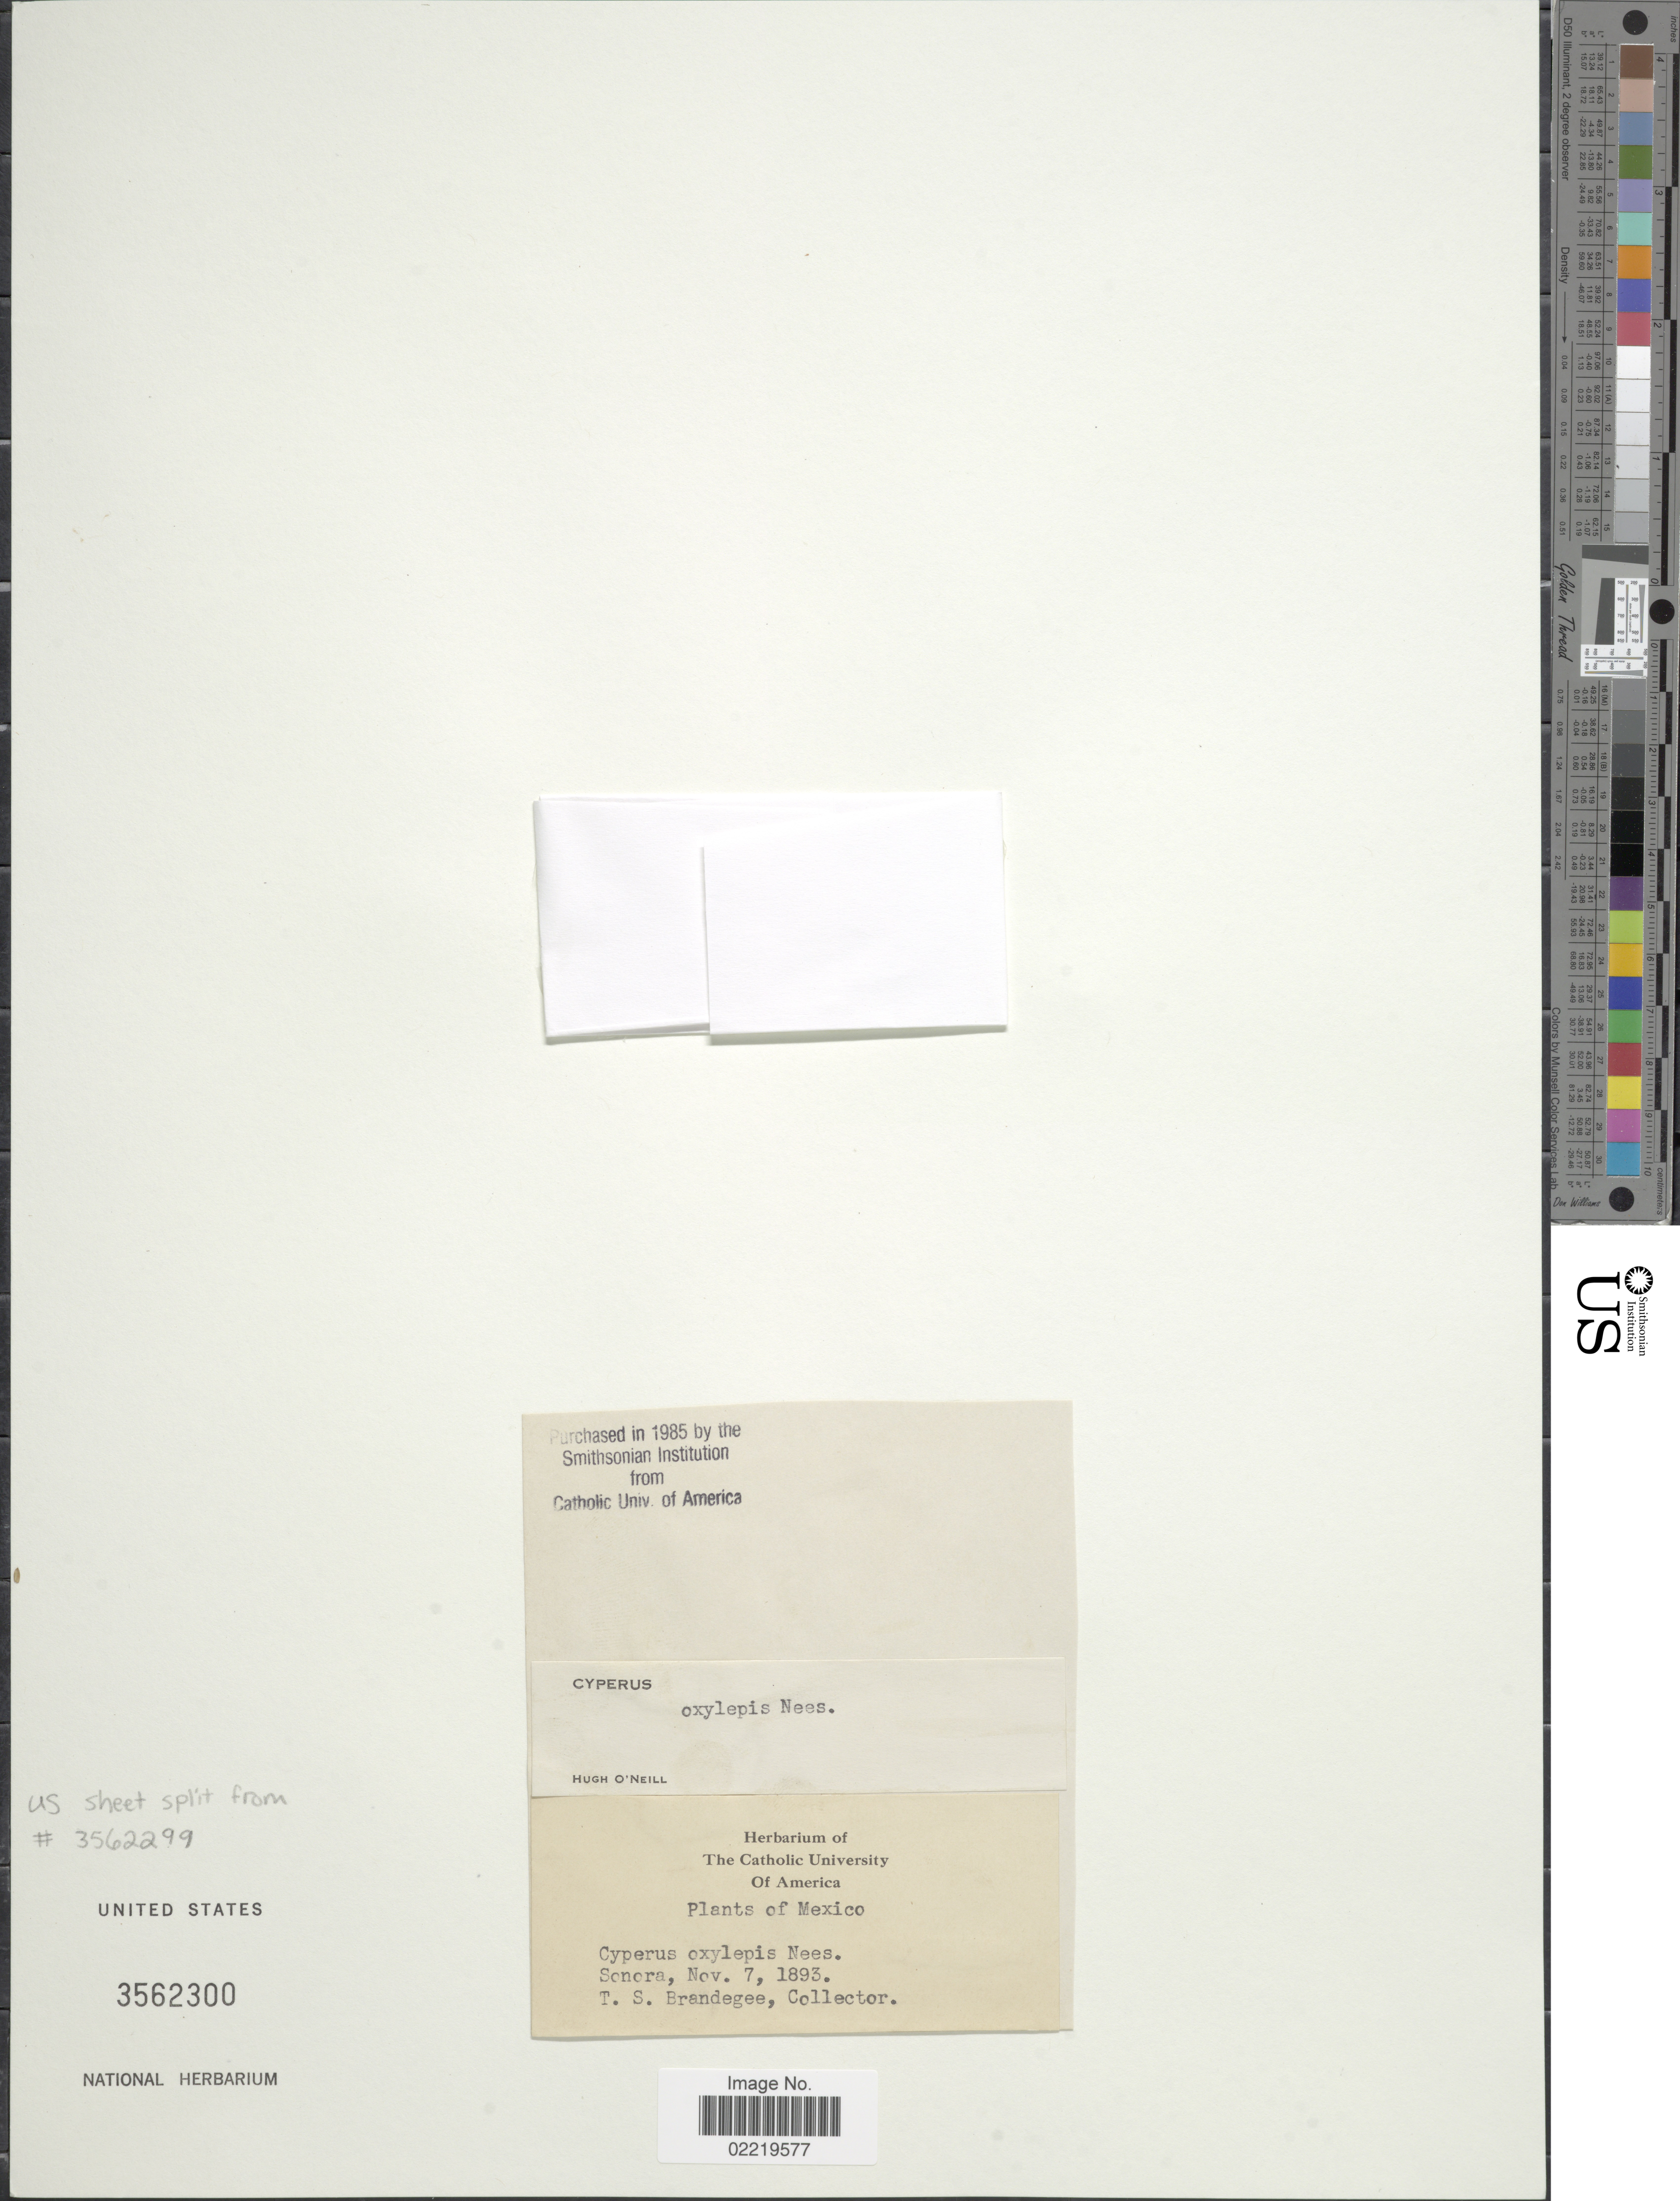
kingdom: Plantae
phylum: Tracheophyta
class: Liliopsida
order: Poales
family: Cyperaceae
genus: Cyperus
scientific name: Cyperus oxylepis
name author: Nees ex Steud.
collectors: T. S. Brandegee (herbarium)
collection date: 1893-11-07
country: Mexico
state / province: Sonora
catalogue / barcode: US 3562300